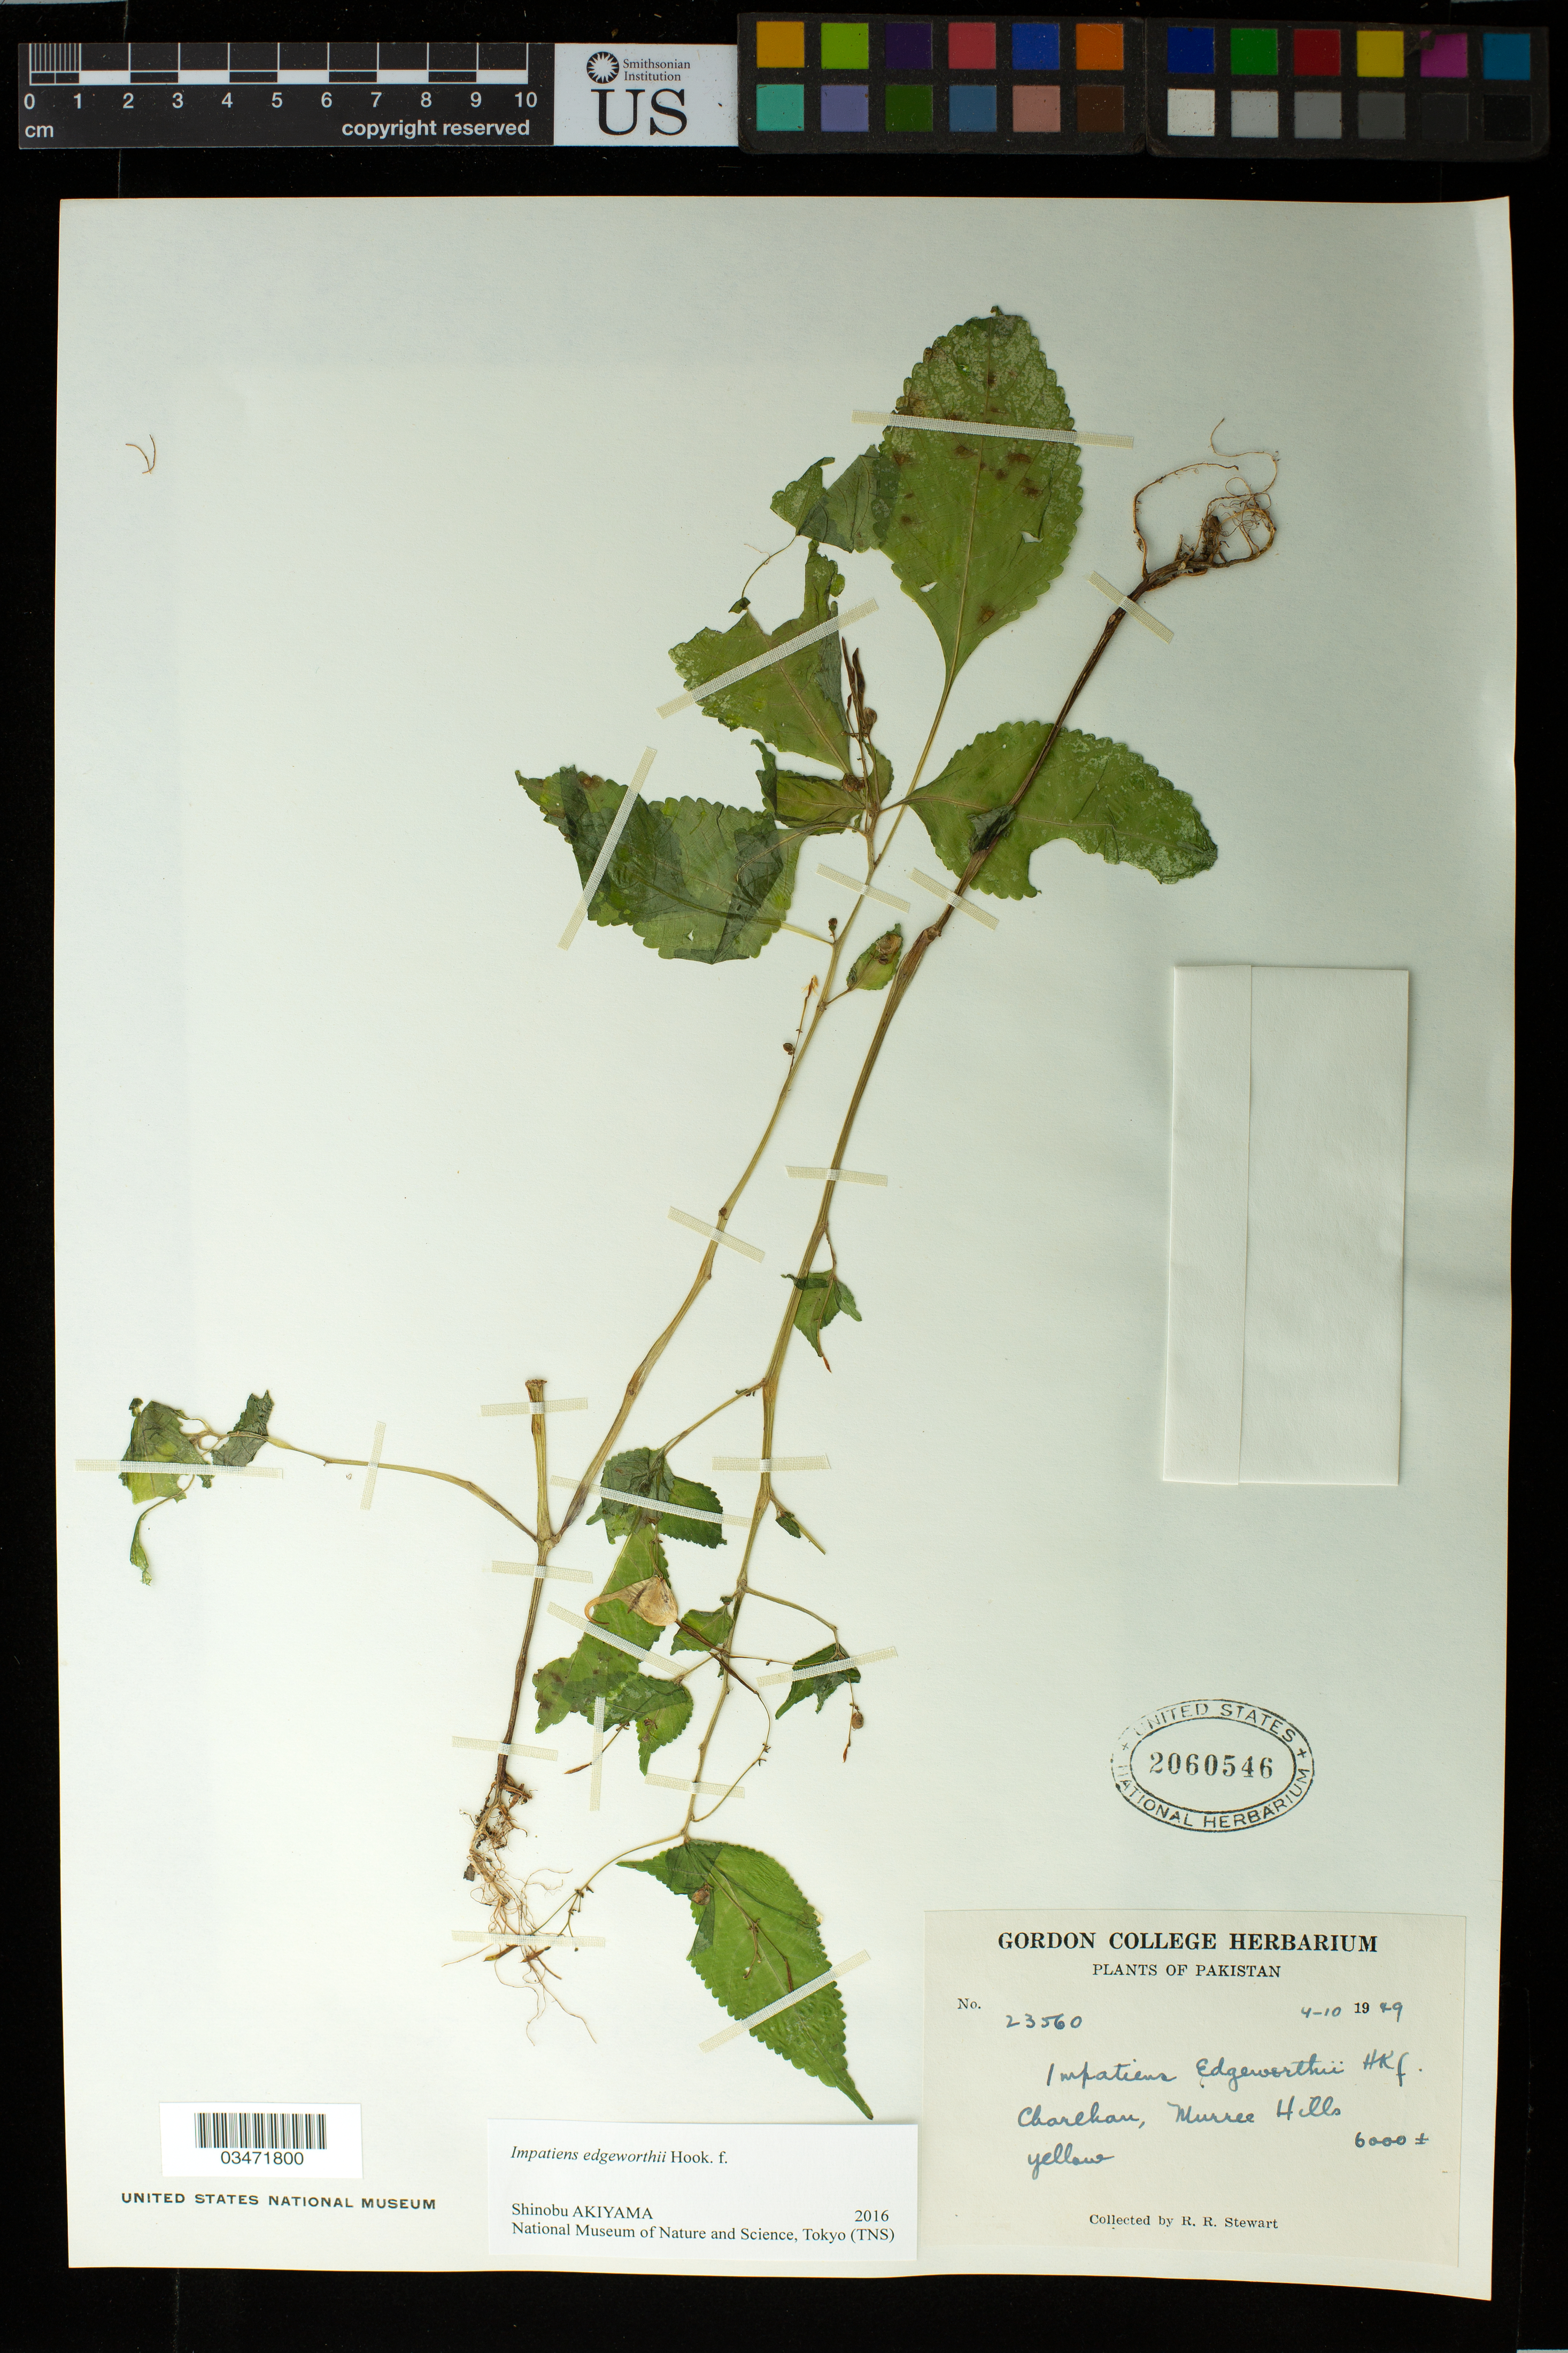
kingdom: Plantae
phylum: Tracheophyta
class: Magnoliopsida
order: Ericales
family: Balsaminaceae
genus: Impatiens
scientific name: Impatiens edgeworthii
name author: Hook. f.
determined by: Akiyama, Shinobu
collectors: R. R. Stewart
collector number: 23560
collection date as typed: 4-10-1949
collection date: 1949-10-04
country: Pakistan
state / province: Punjab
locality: Charchan [?], Murree Hills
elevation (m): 1829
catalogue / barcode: US 2060546